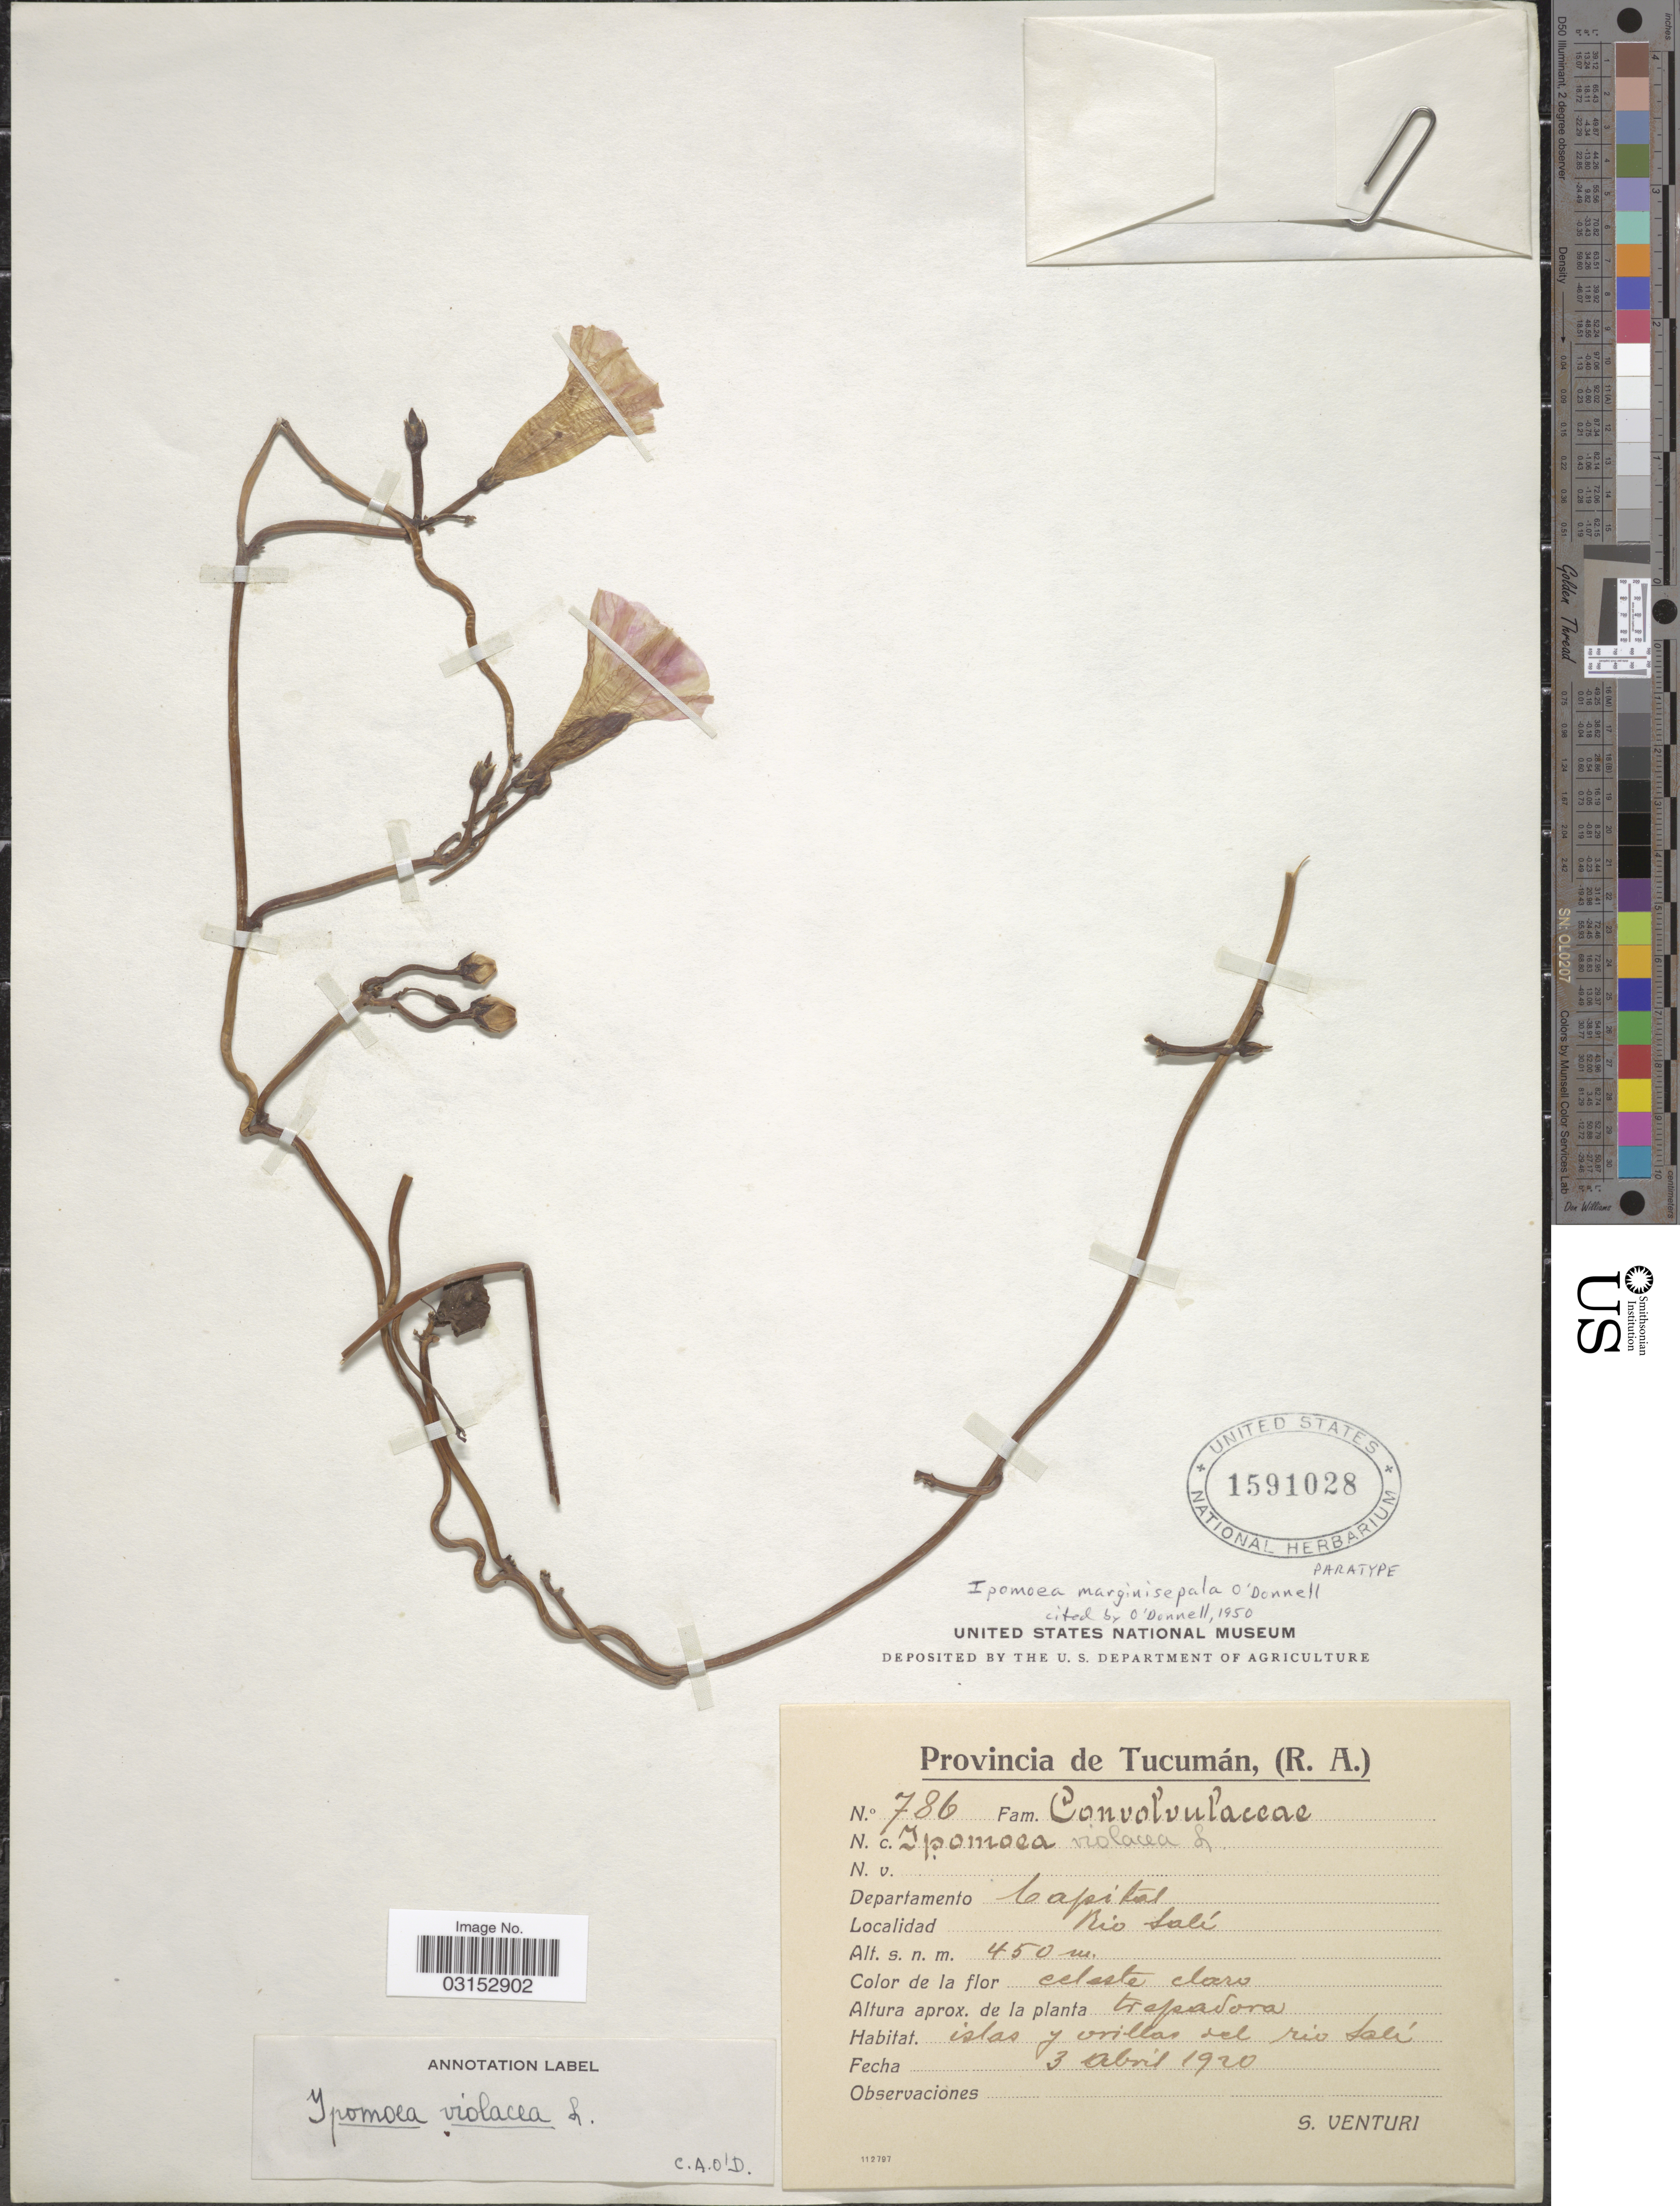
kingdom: Plantae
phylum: Tracheophyta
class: Magnoliopsida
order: Solanales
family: Convolvulaceae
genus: Ipomoea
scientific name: Ipomoea marginisepala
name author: O'Donell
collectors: S. Venturi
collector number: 786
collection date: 1920-04-03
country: Argentina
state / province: Tucuman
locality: Departamento Capital. Rio Salí.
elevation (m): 450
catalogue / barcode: US 1591028